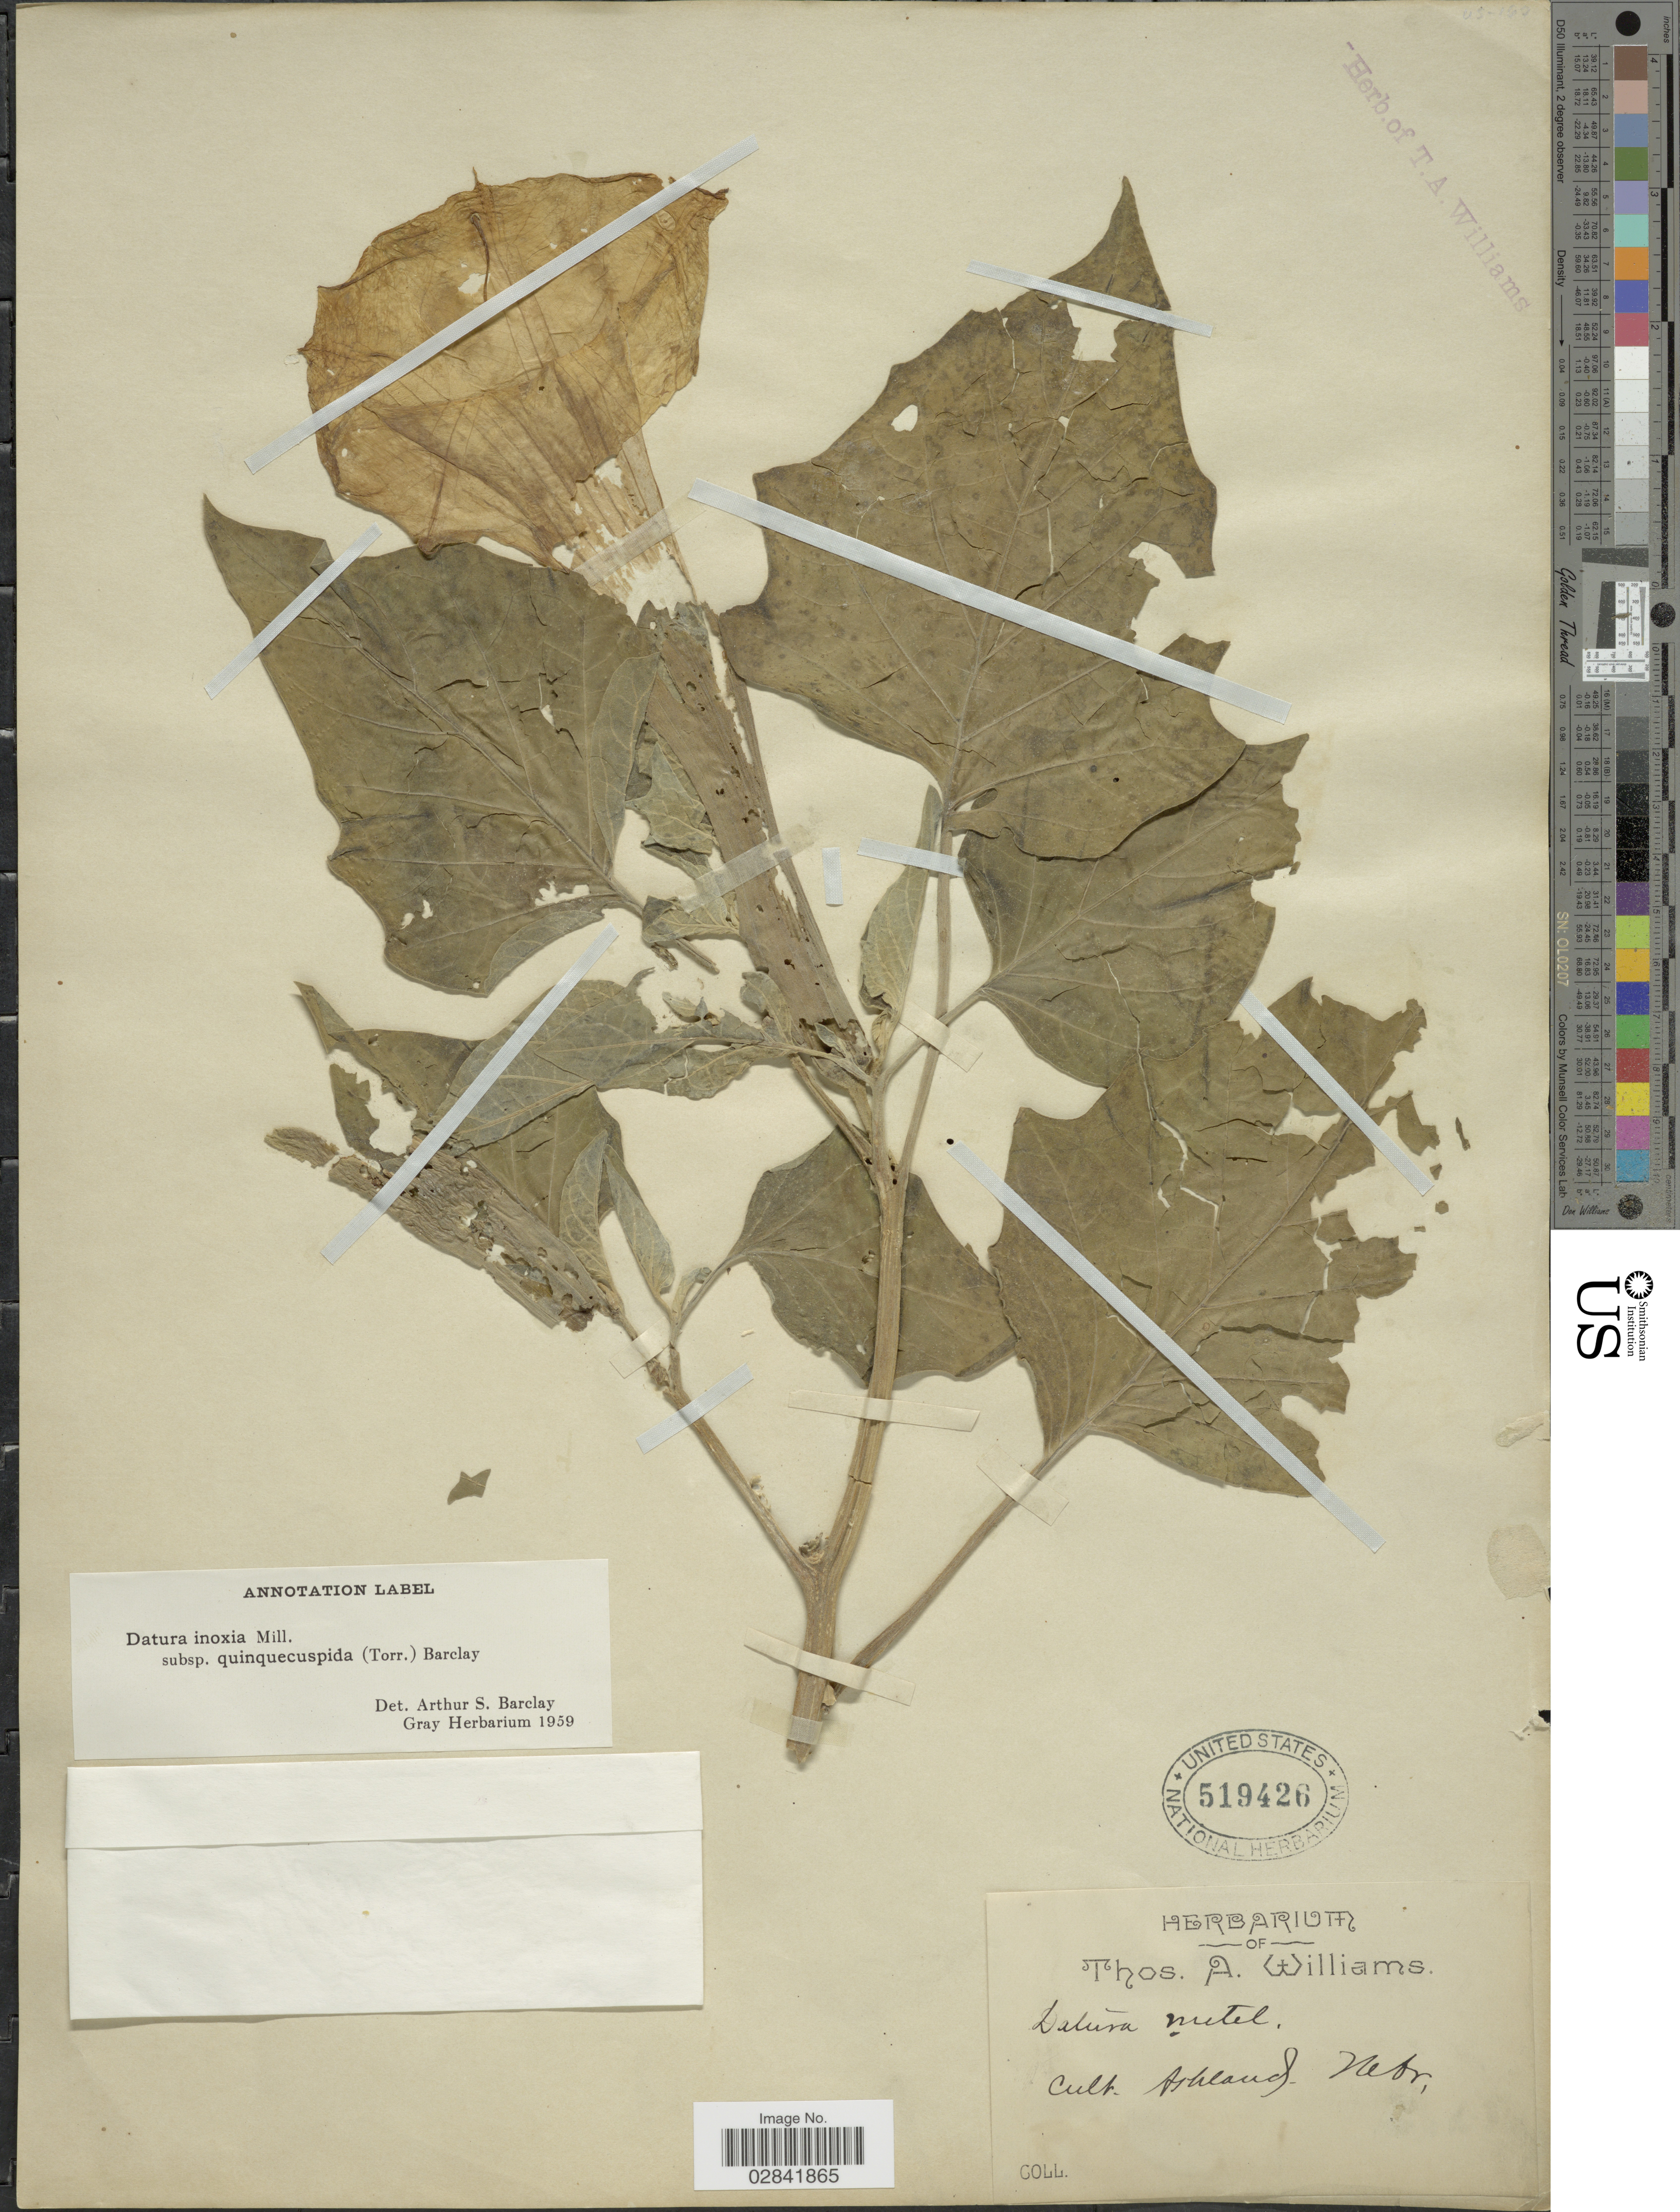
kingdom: Plantae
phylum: Tracheophyta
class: Magnoliopsida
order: Solanales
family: Solanaceae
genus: Datura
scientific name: Datura innoxia subsp. quinquecuspidata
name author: (Torr.) A.S. Barclay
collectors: ex herb. Thos. A. Williams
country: United States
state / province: Nebraska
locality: Ashland.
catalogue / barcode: US 519426